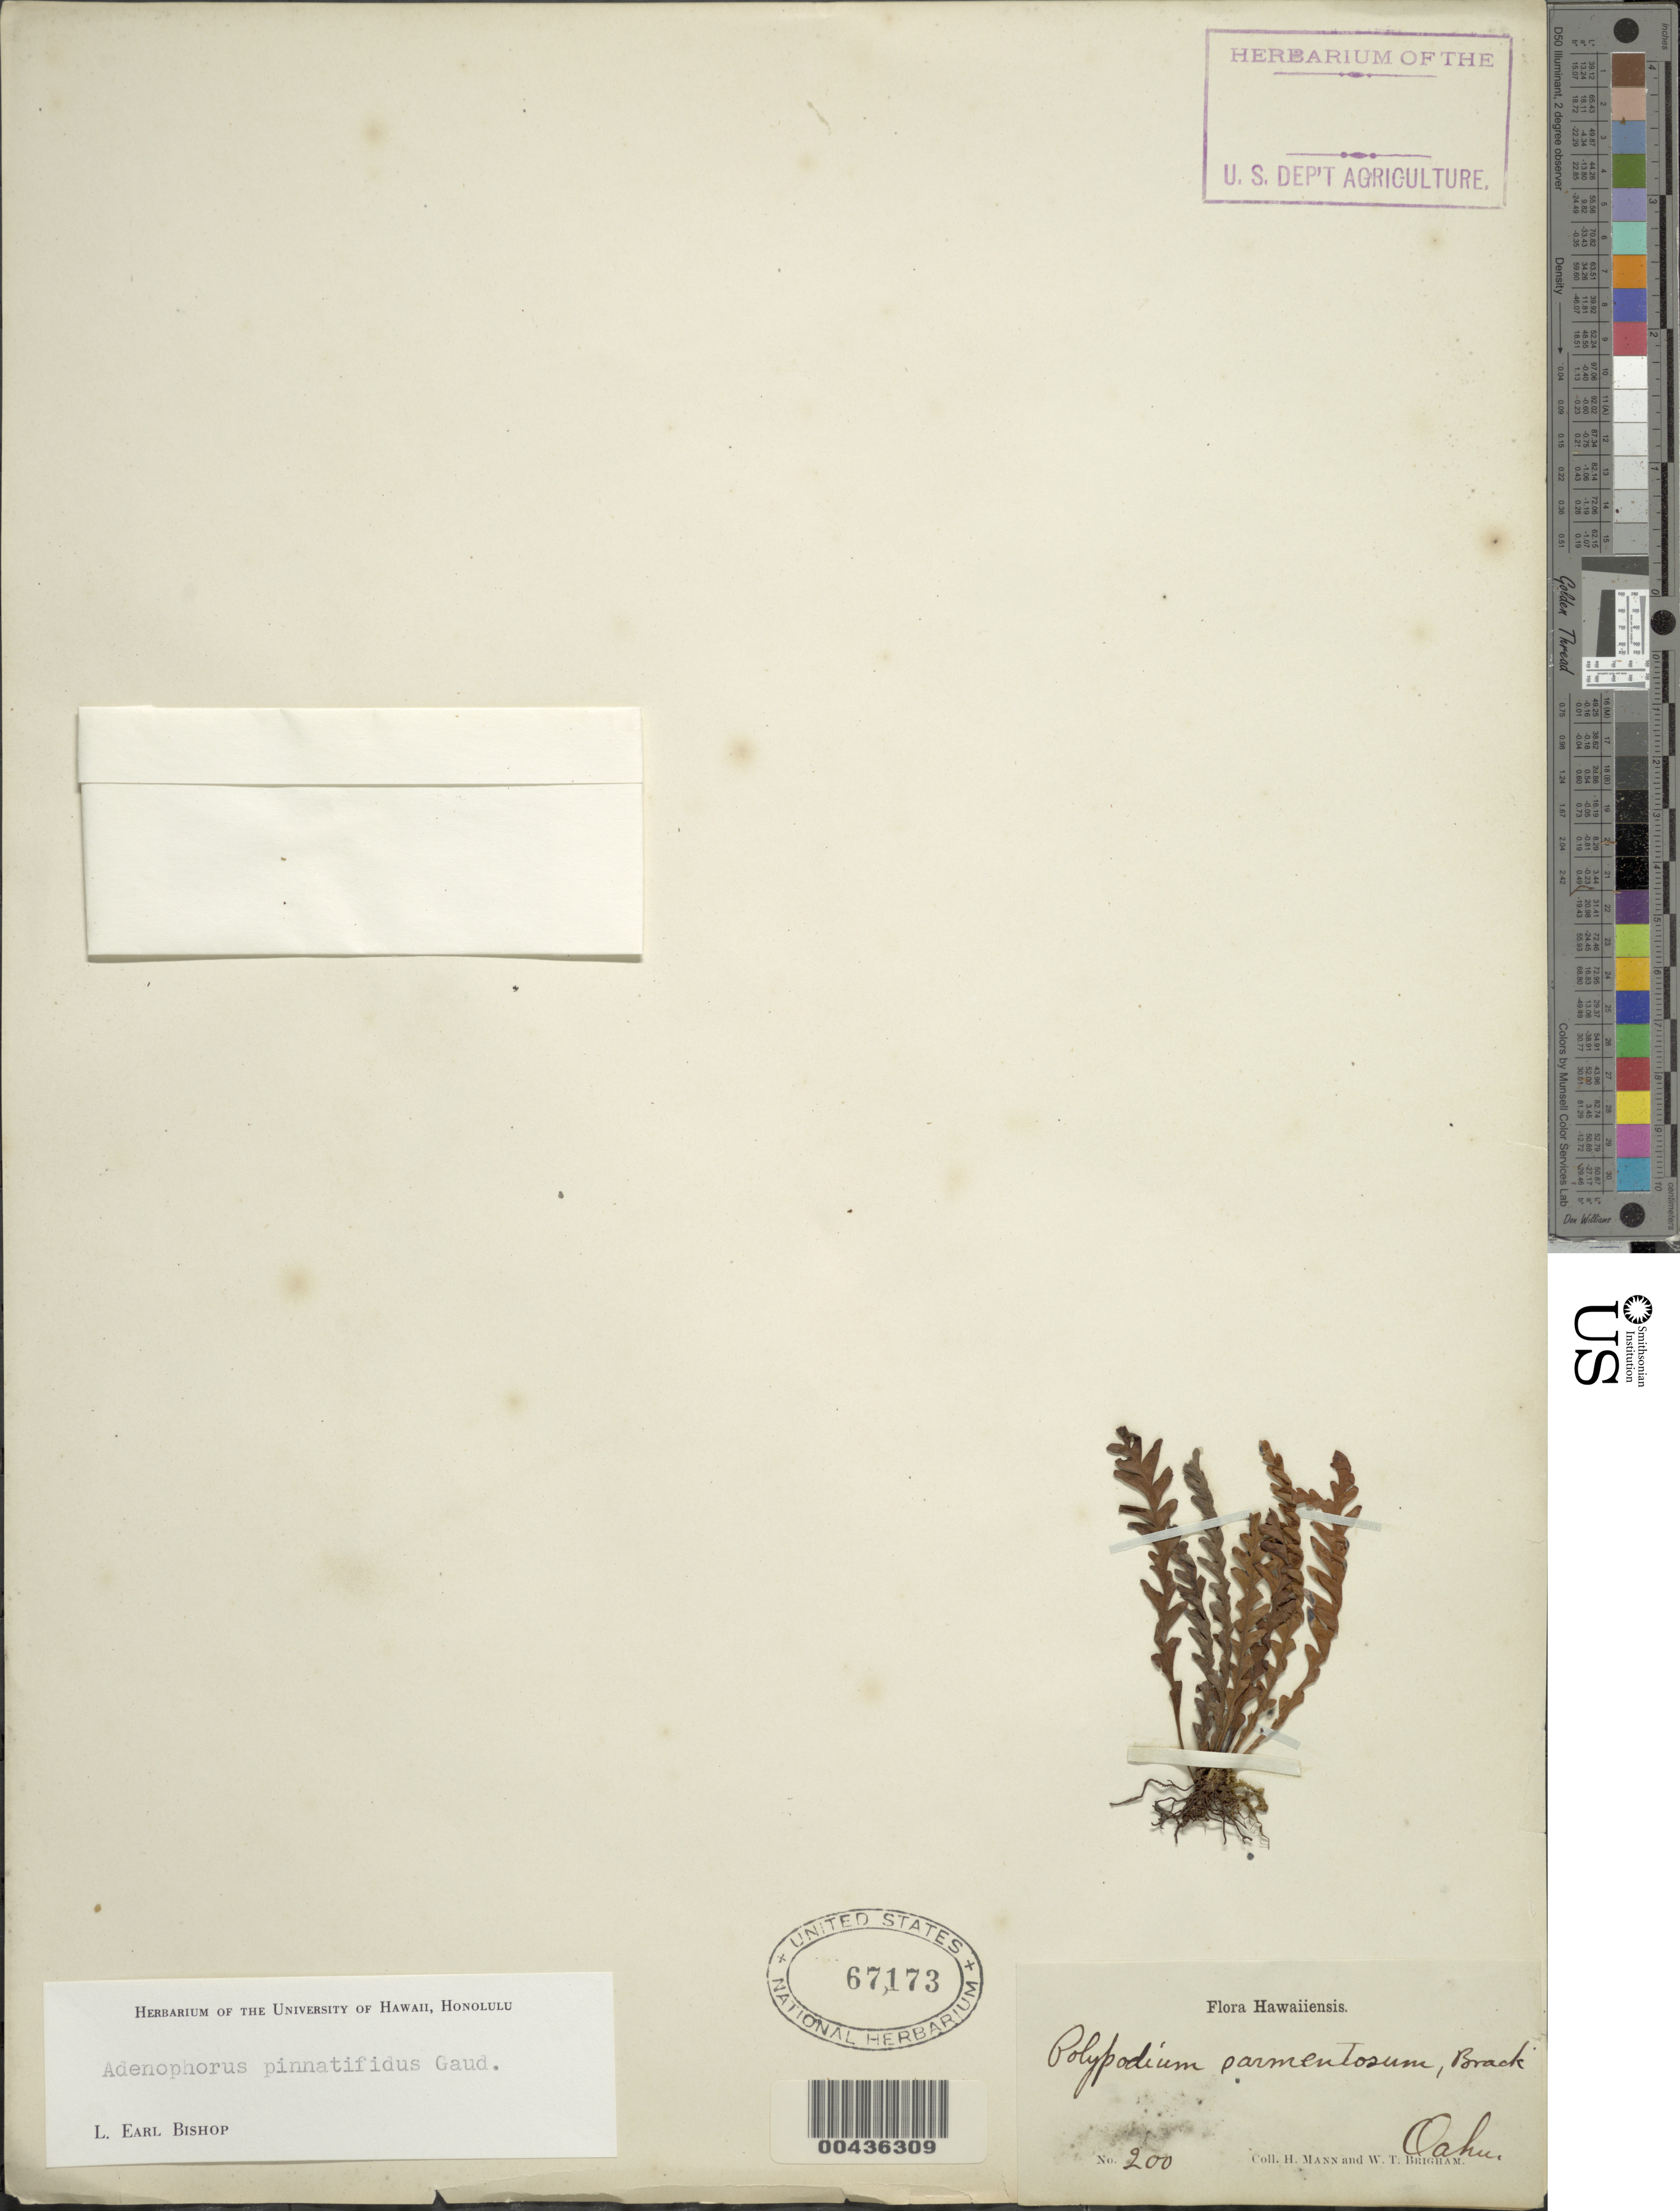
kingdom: Plantae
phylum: Tracheophyta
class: Polypodiopsida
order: Polypodiales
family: Polypodiaceae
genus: Adenophorus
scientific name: Adenophorus pinnatifidus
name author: Gaudich.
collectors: H. Mann & W. T. Brigham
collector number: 200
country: United States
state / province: Hawaii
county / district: Honolulu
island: Oahu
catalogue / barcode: US 67173